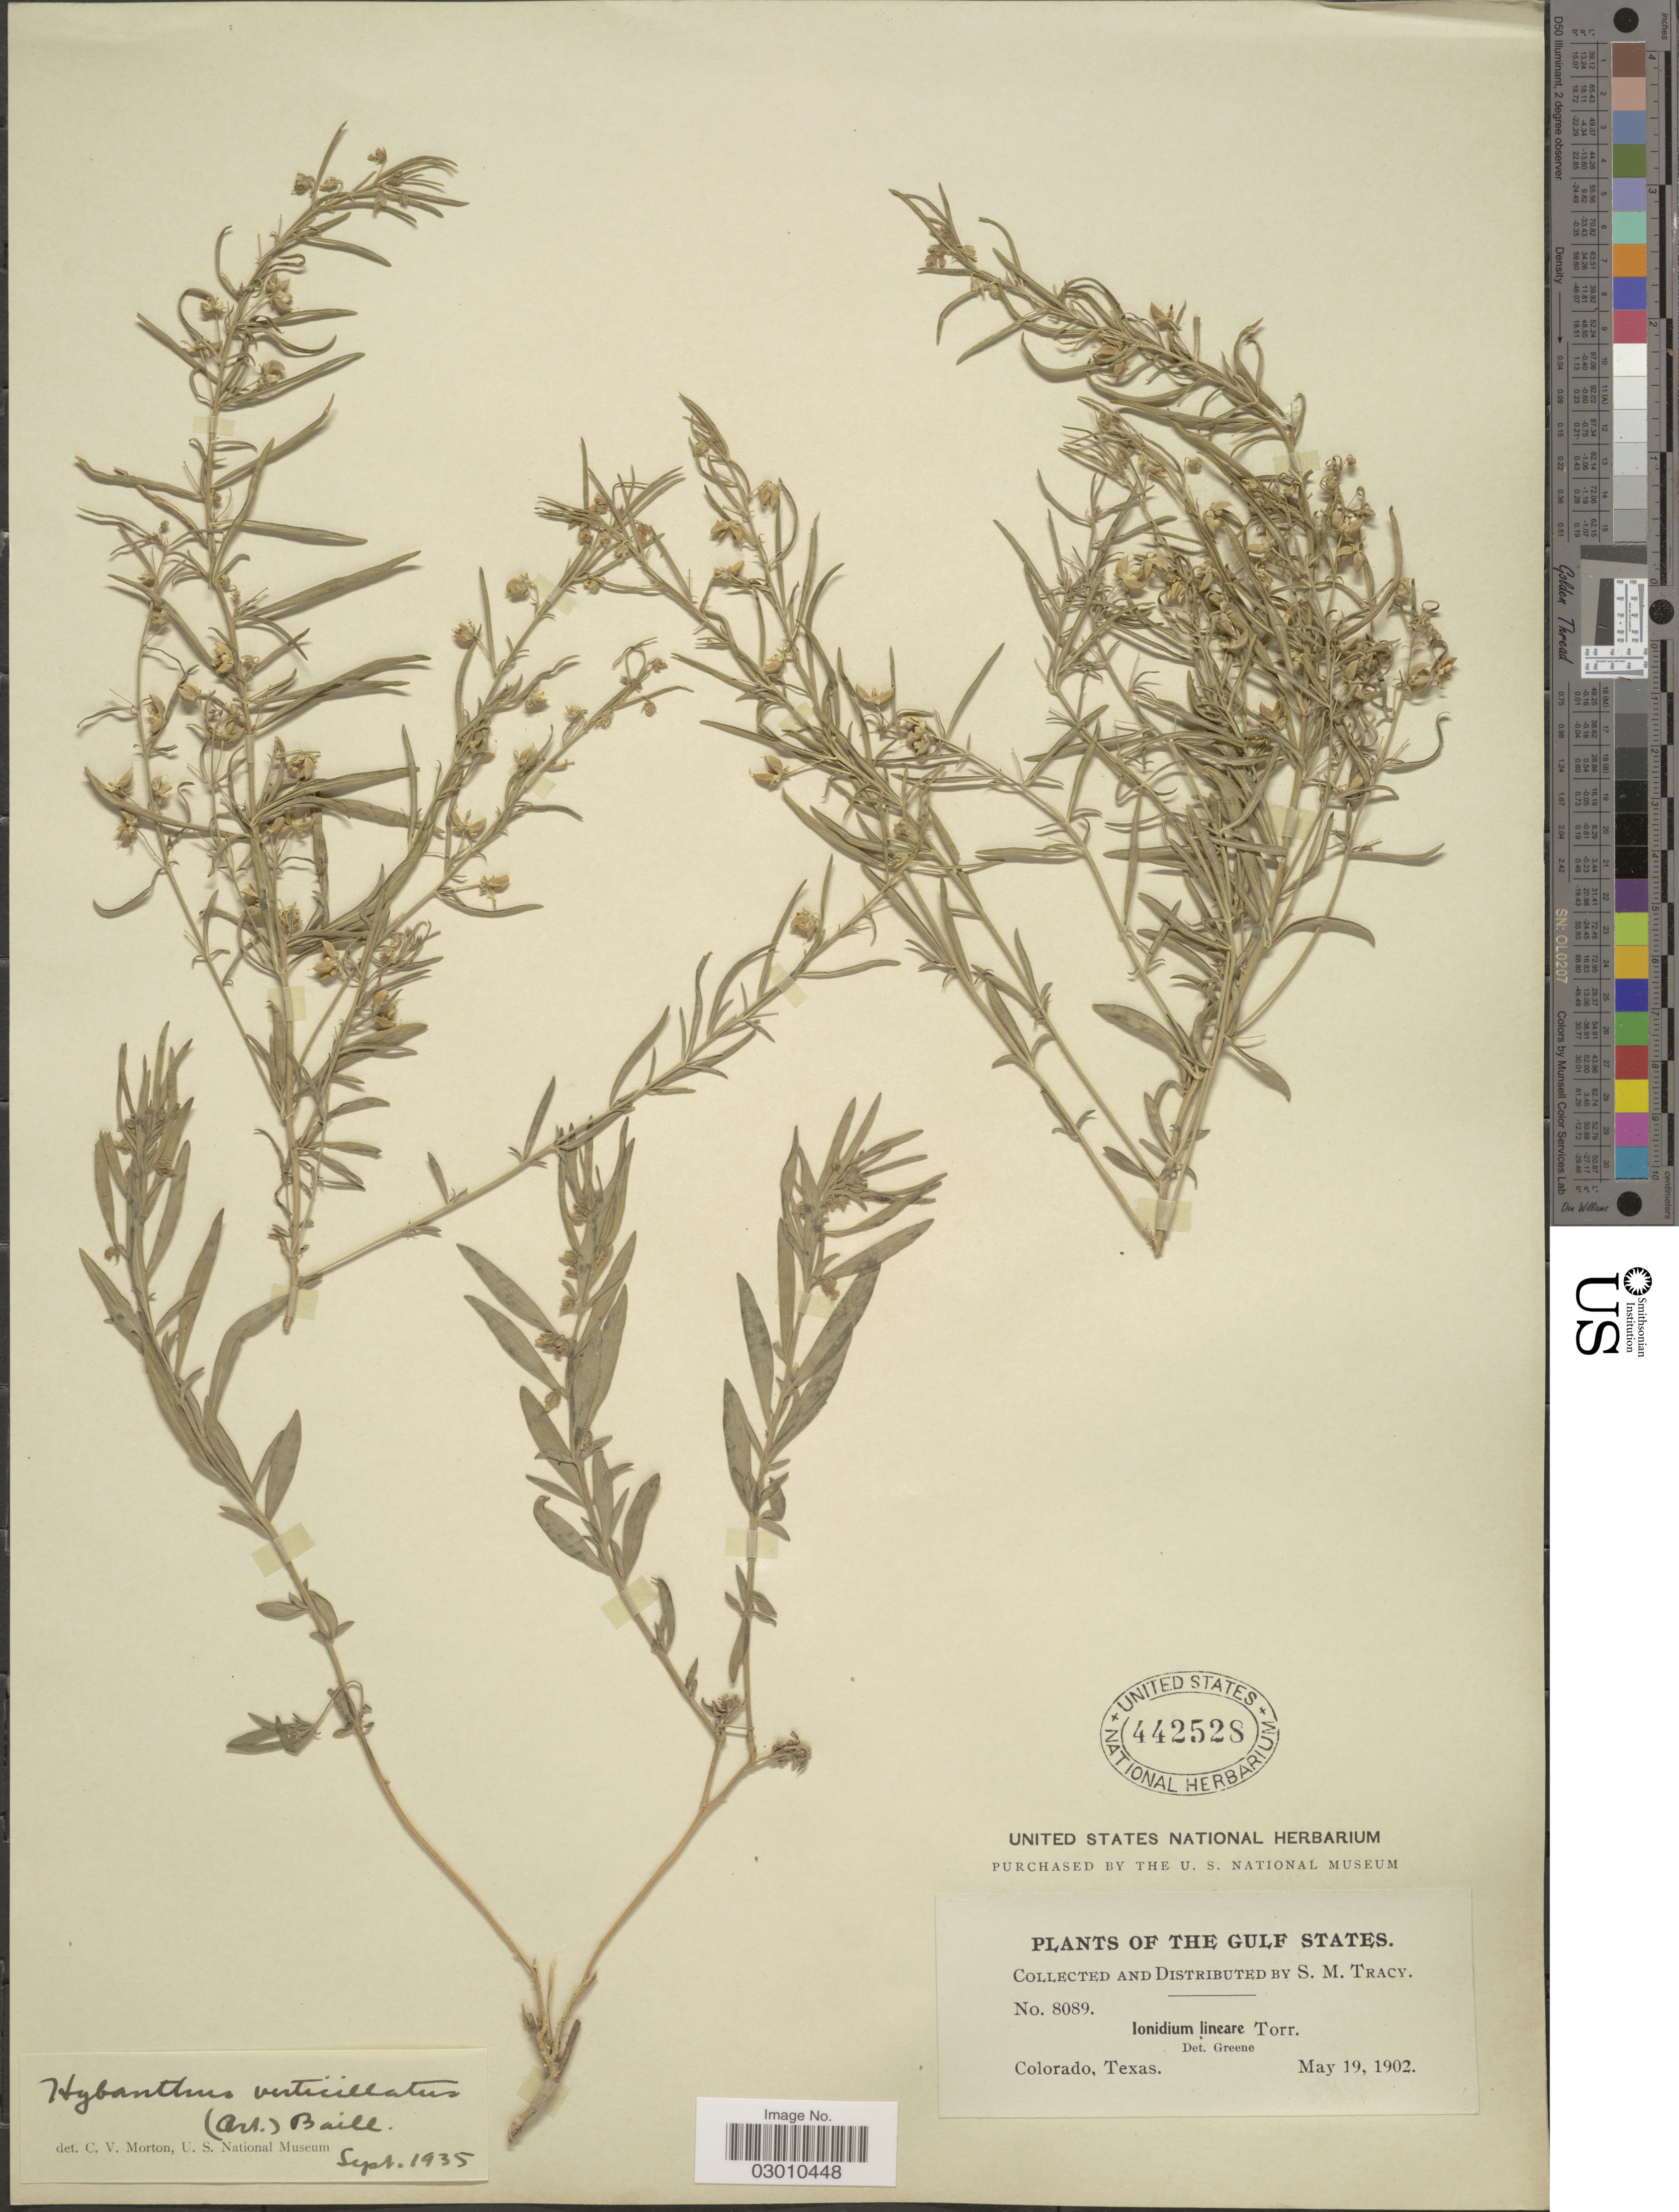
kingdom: Plantae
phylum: Tracheophyta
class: Magnoliopsida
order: Malpighiales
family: Violaceae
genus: Pombalia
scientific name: Pombalia verticillata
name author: (Ortega) Paula-Souza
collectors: S. M. Tracy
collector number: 8089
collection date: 1902-05-19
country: United States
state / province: Texas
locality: The Gulf States. Colorado.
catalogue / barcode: US 442528